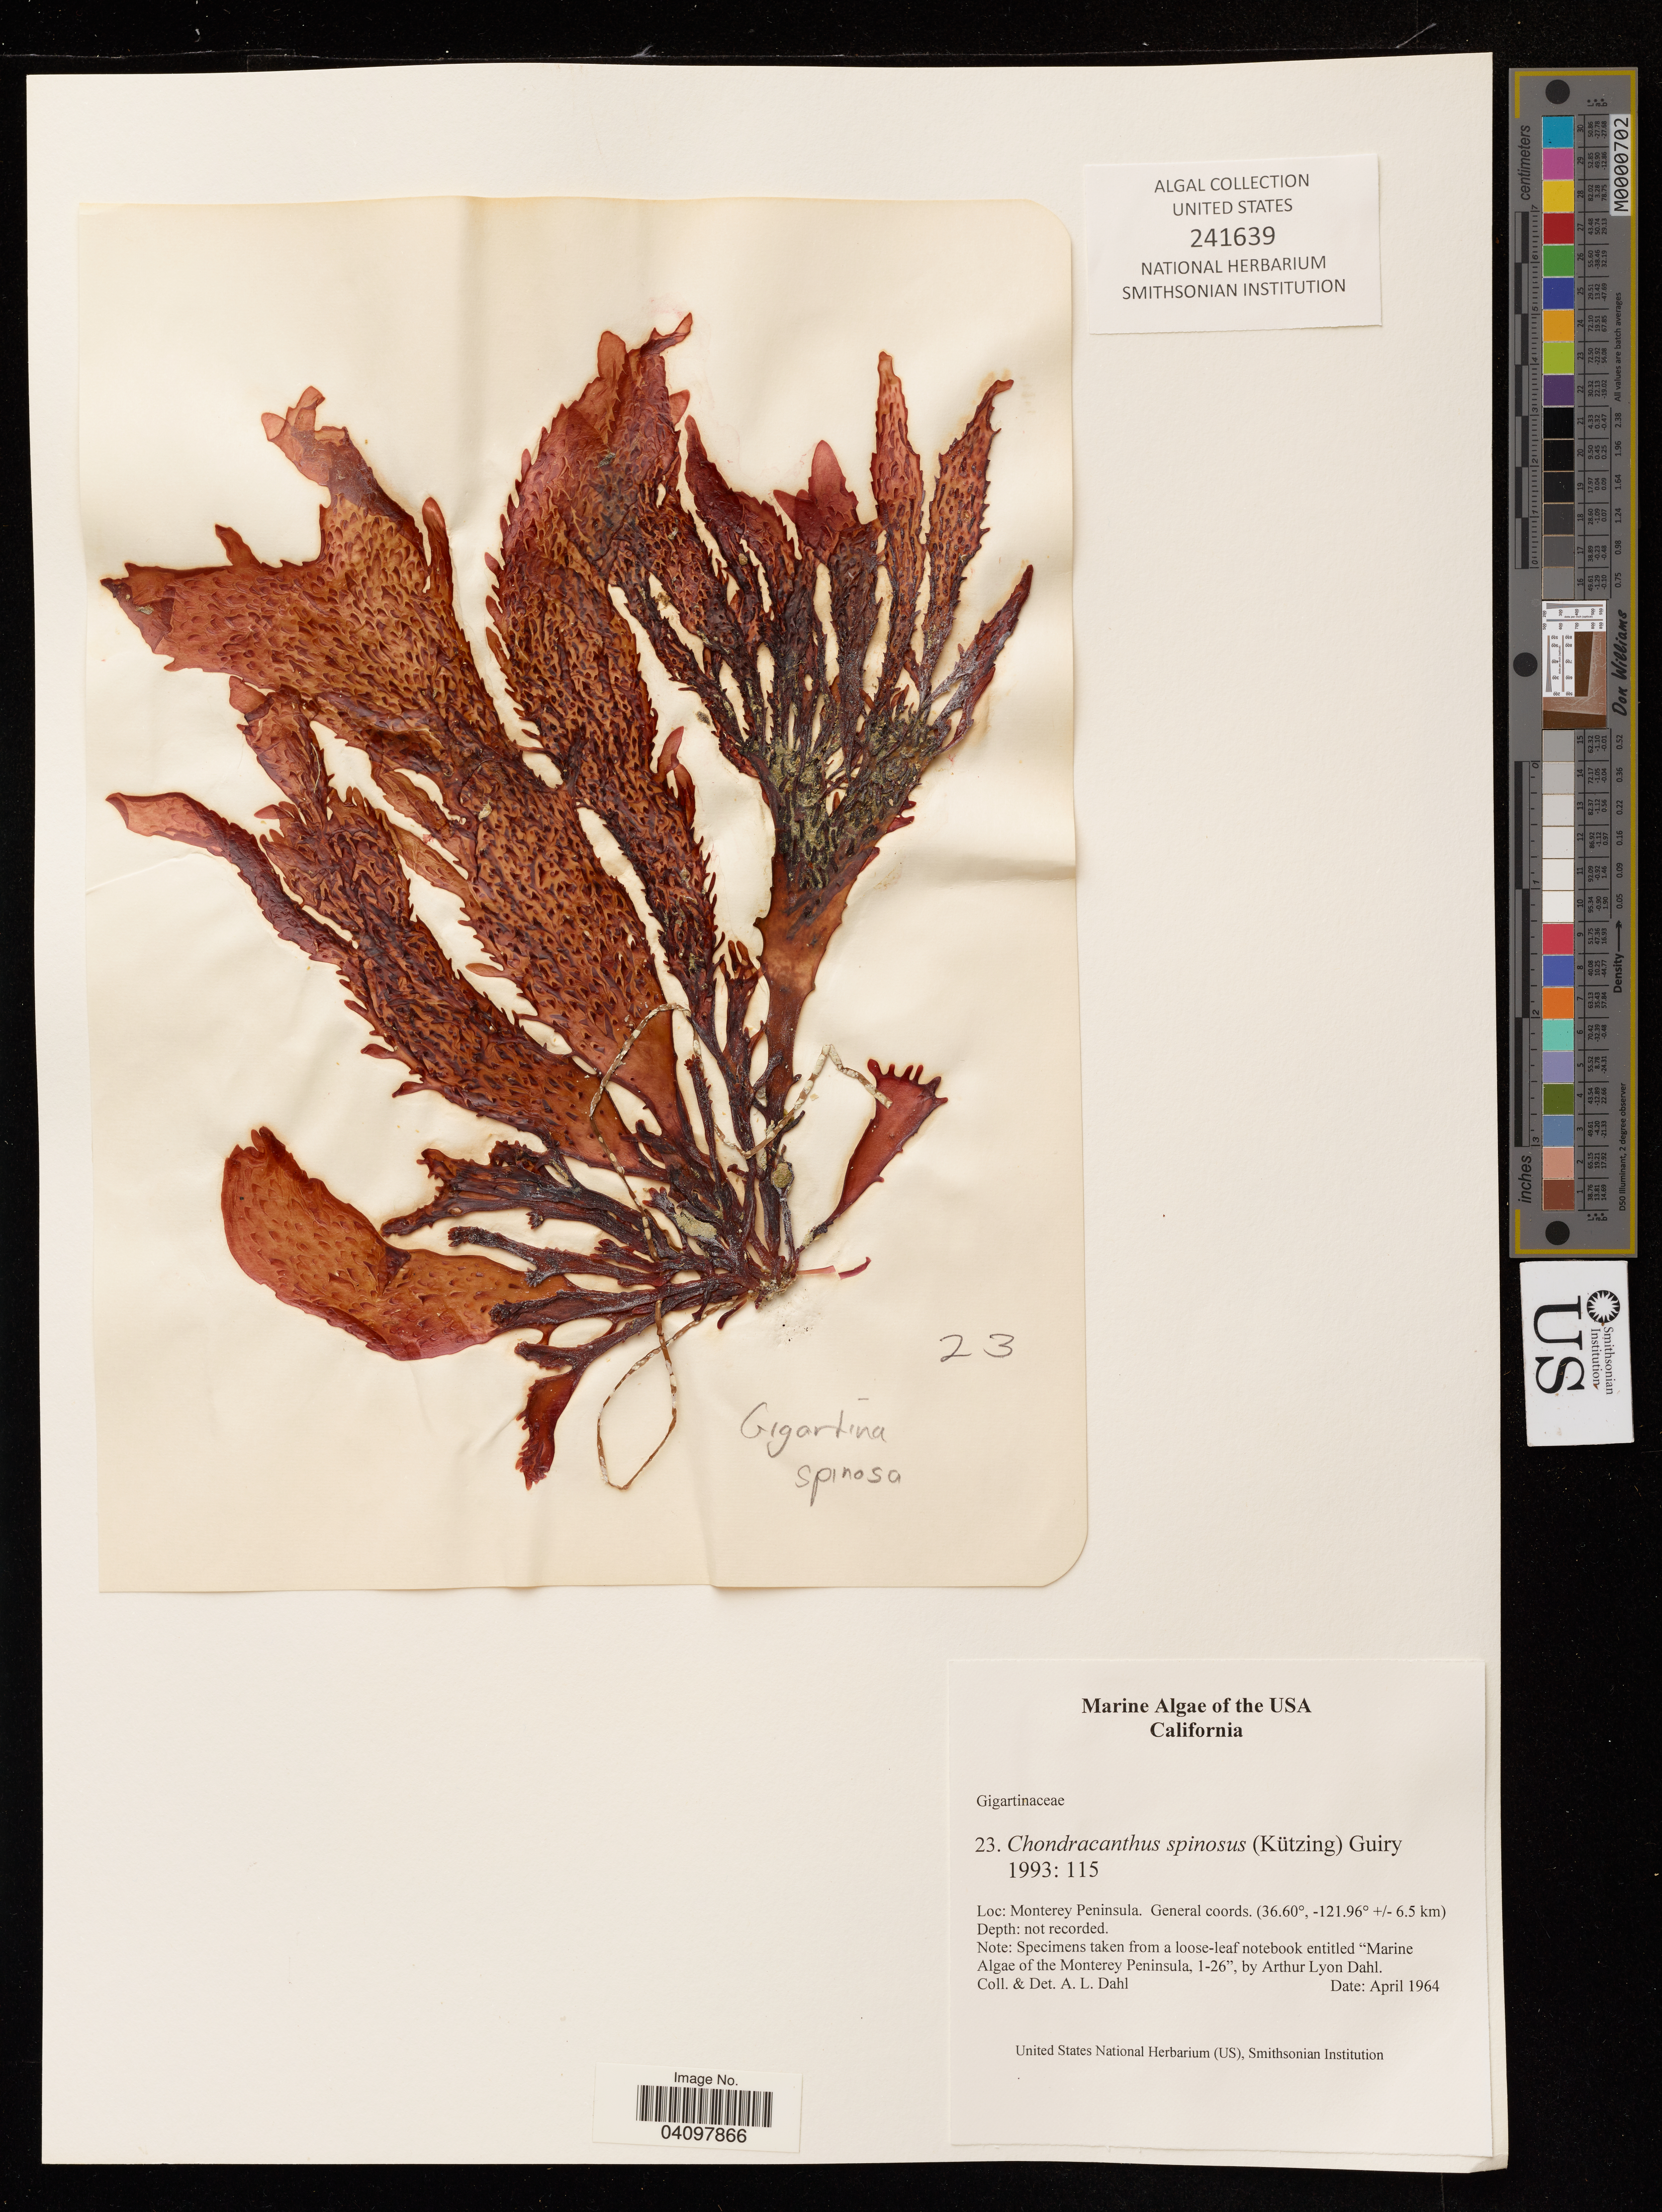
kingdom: Plantae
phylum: Rhodophyta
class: Florideophyceae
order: Gigartinales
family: Gigartinaceae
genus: Chondracanthus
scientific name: Chondracanthus spinosus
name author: (Kütz.) Guiry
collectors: A. Dahl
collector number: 23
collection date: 1964-04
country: United States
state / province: California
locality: Monterey Peninsula. +/- 6.5 km.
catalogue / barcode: US 241639